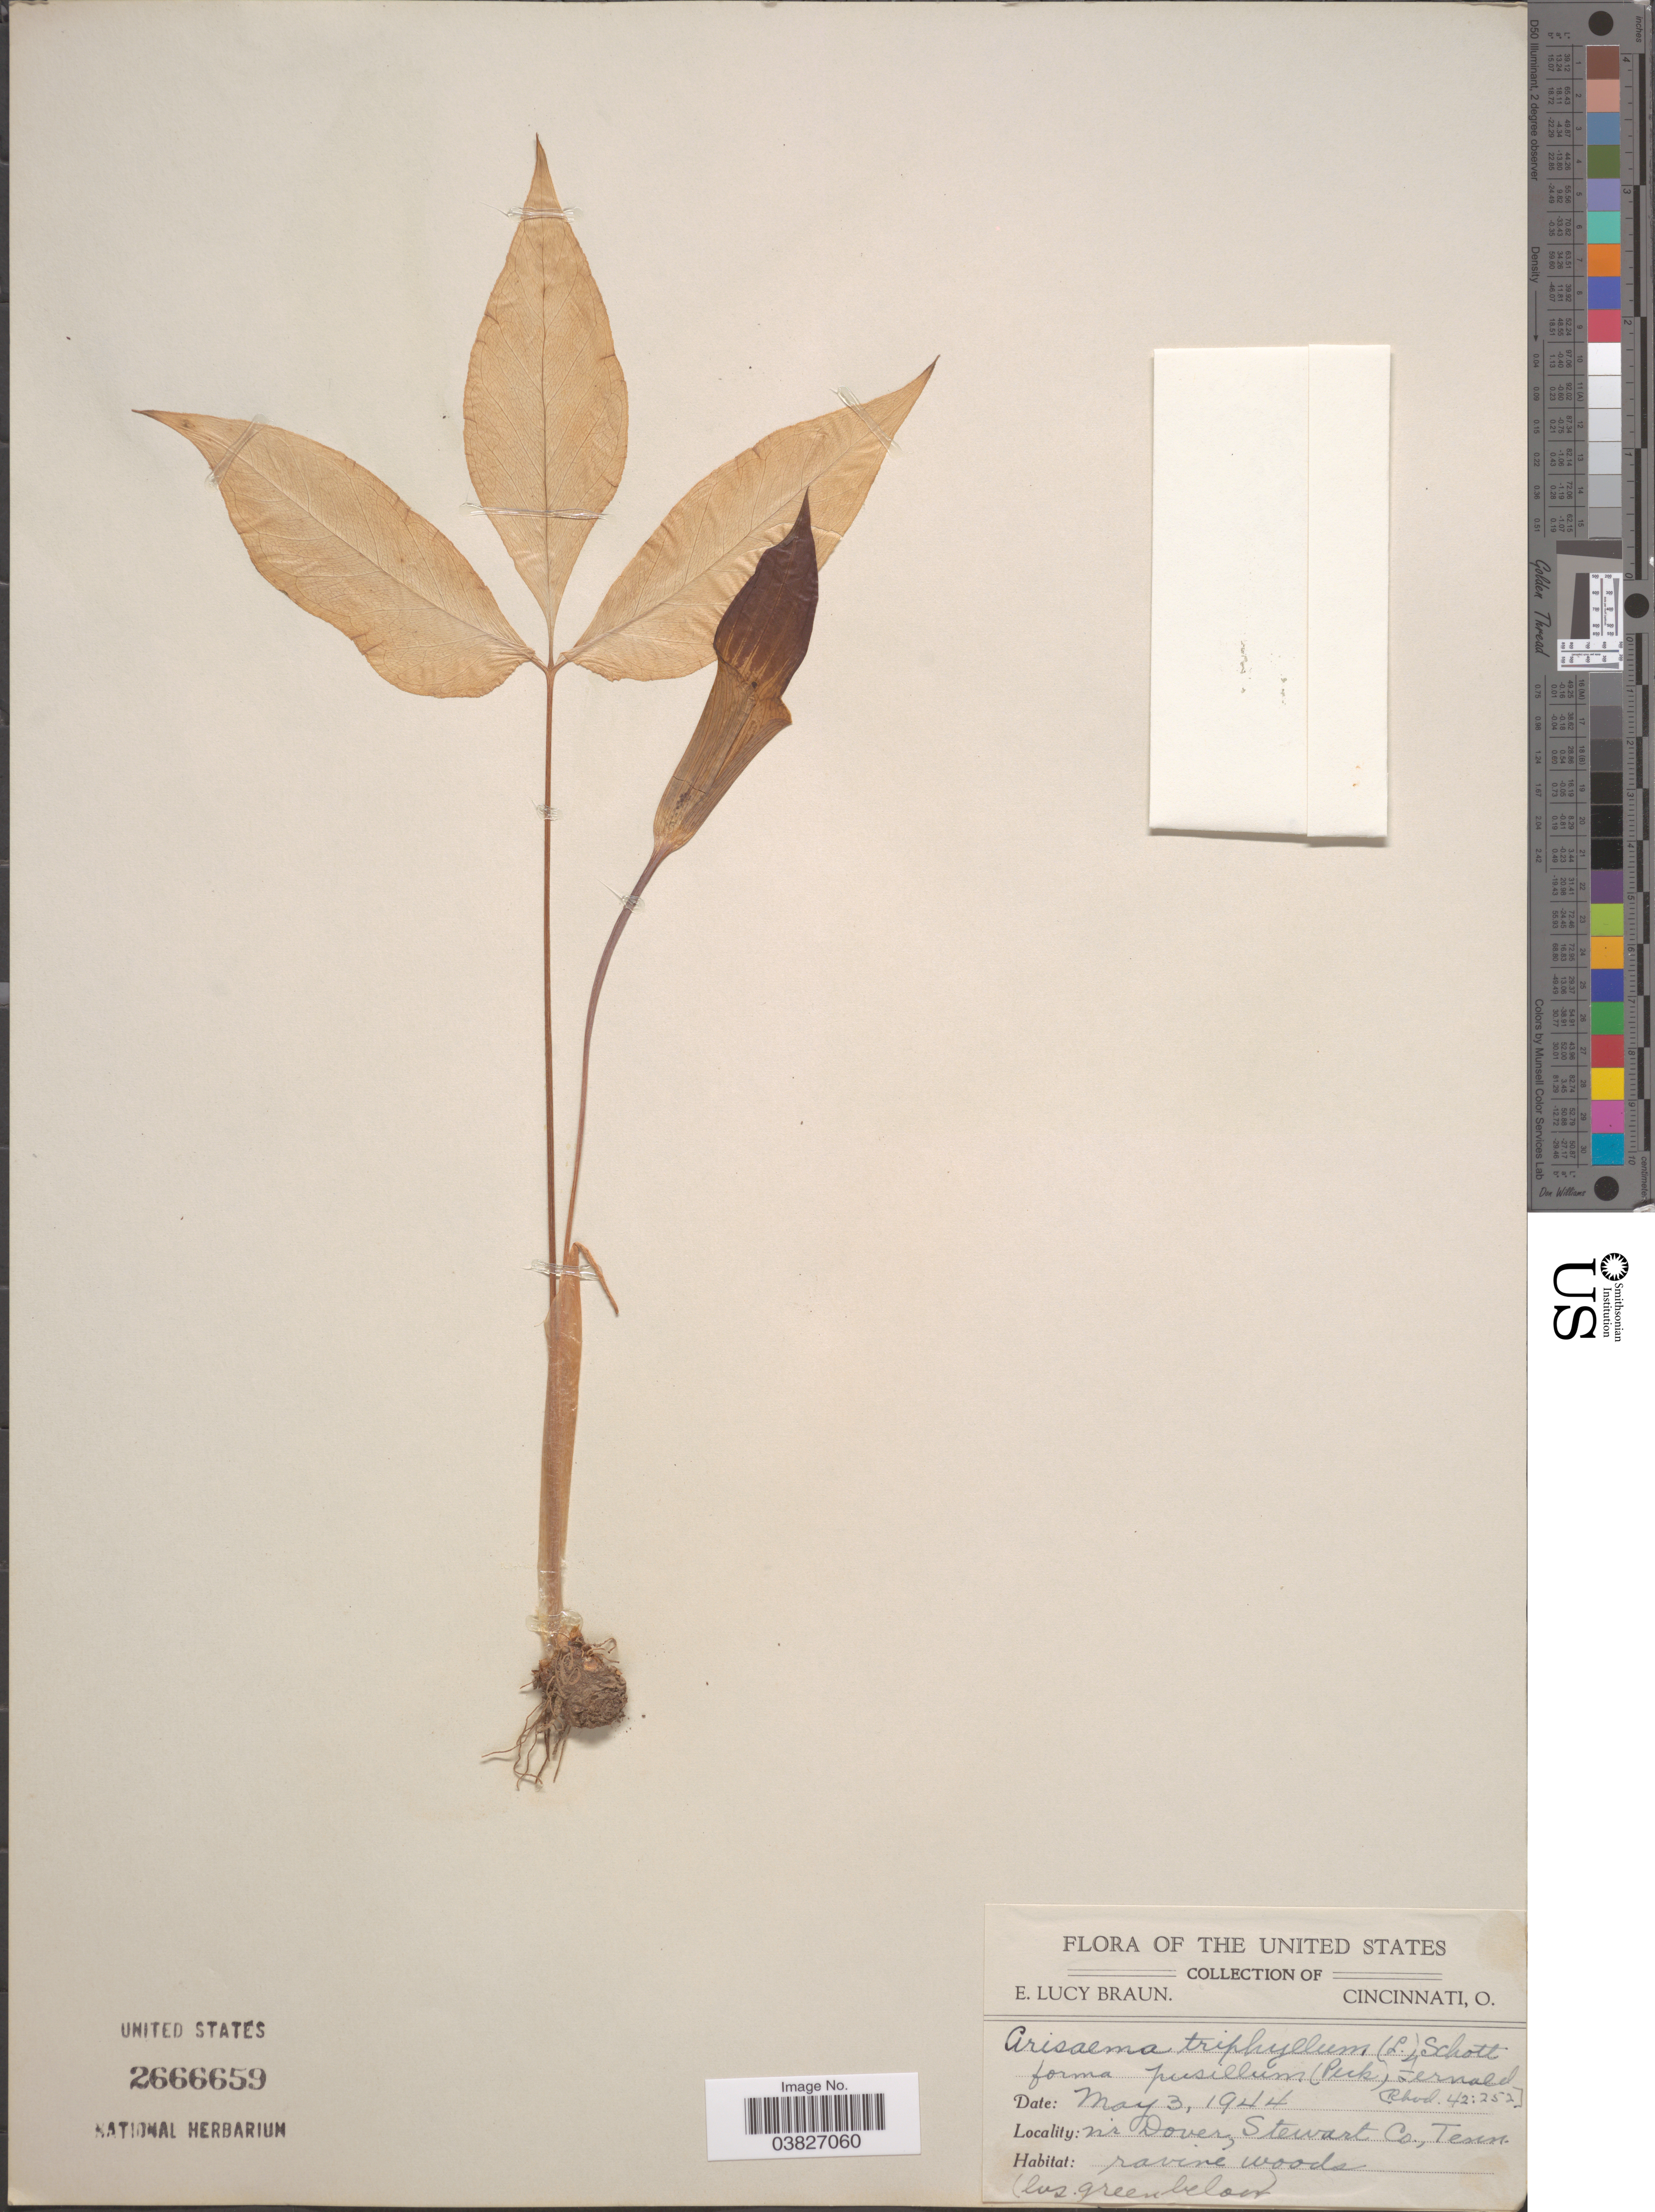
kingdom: Plantae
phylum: Tracheophyta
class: Liliopsida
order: Alismatales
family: Araceae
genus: Arisaema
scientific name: Arisaema pusillum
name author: Nash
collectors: E. L. Braun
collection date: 1944-05-03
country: United States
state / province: Texas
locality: Nr Dover, Stewart Co.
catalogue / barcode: US 2666659